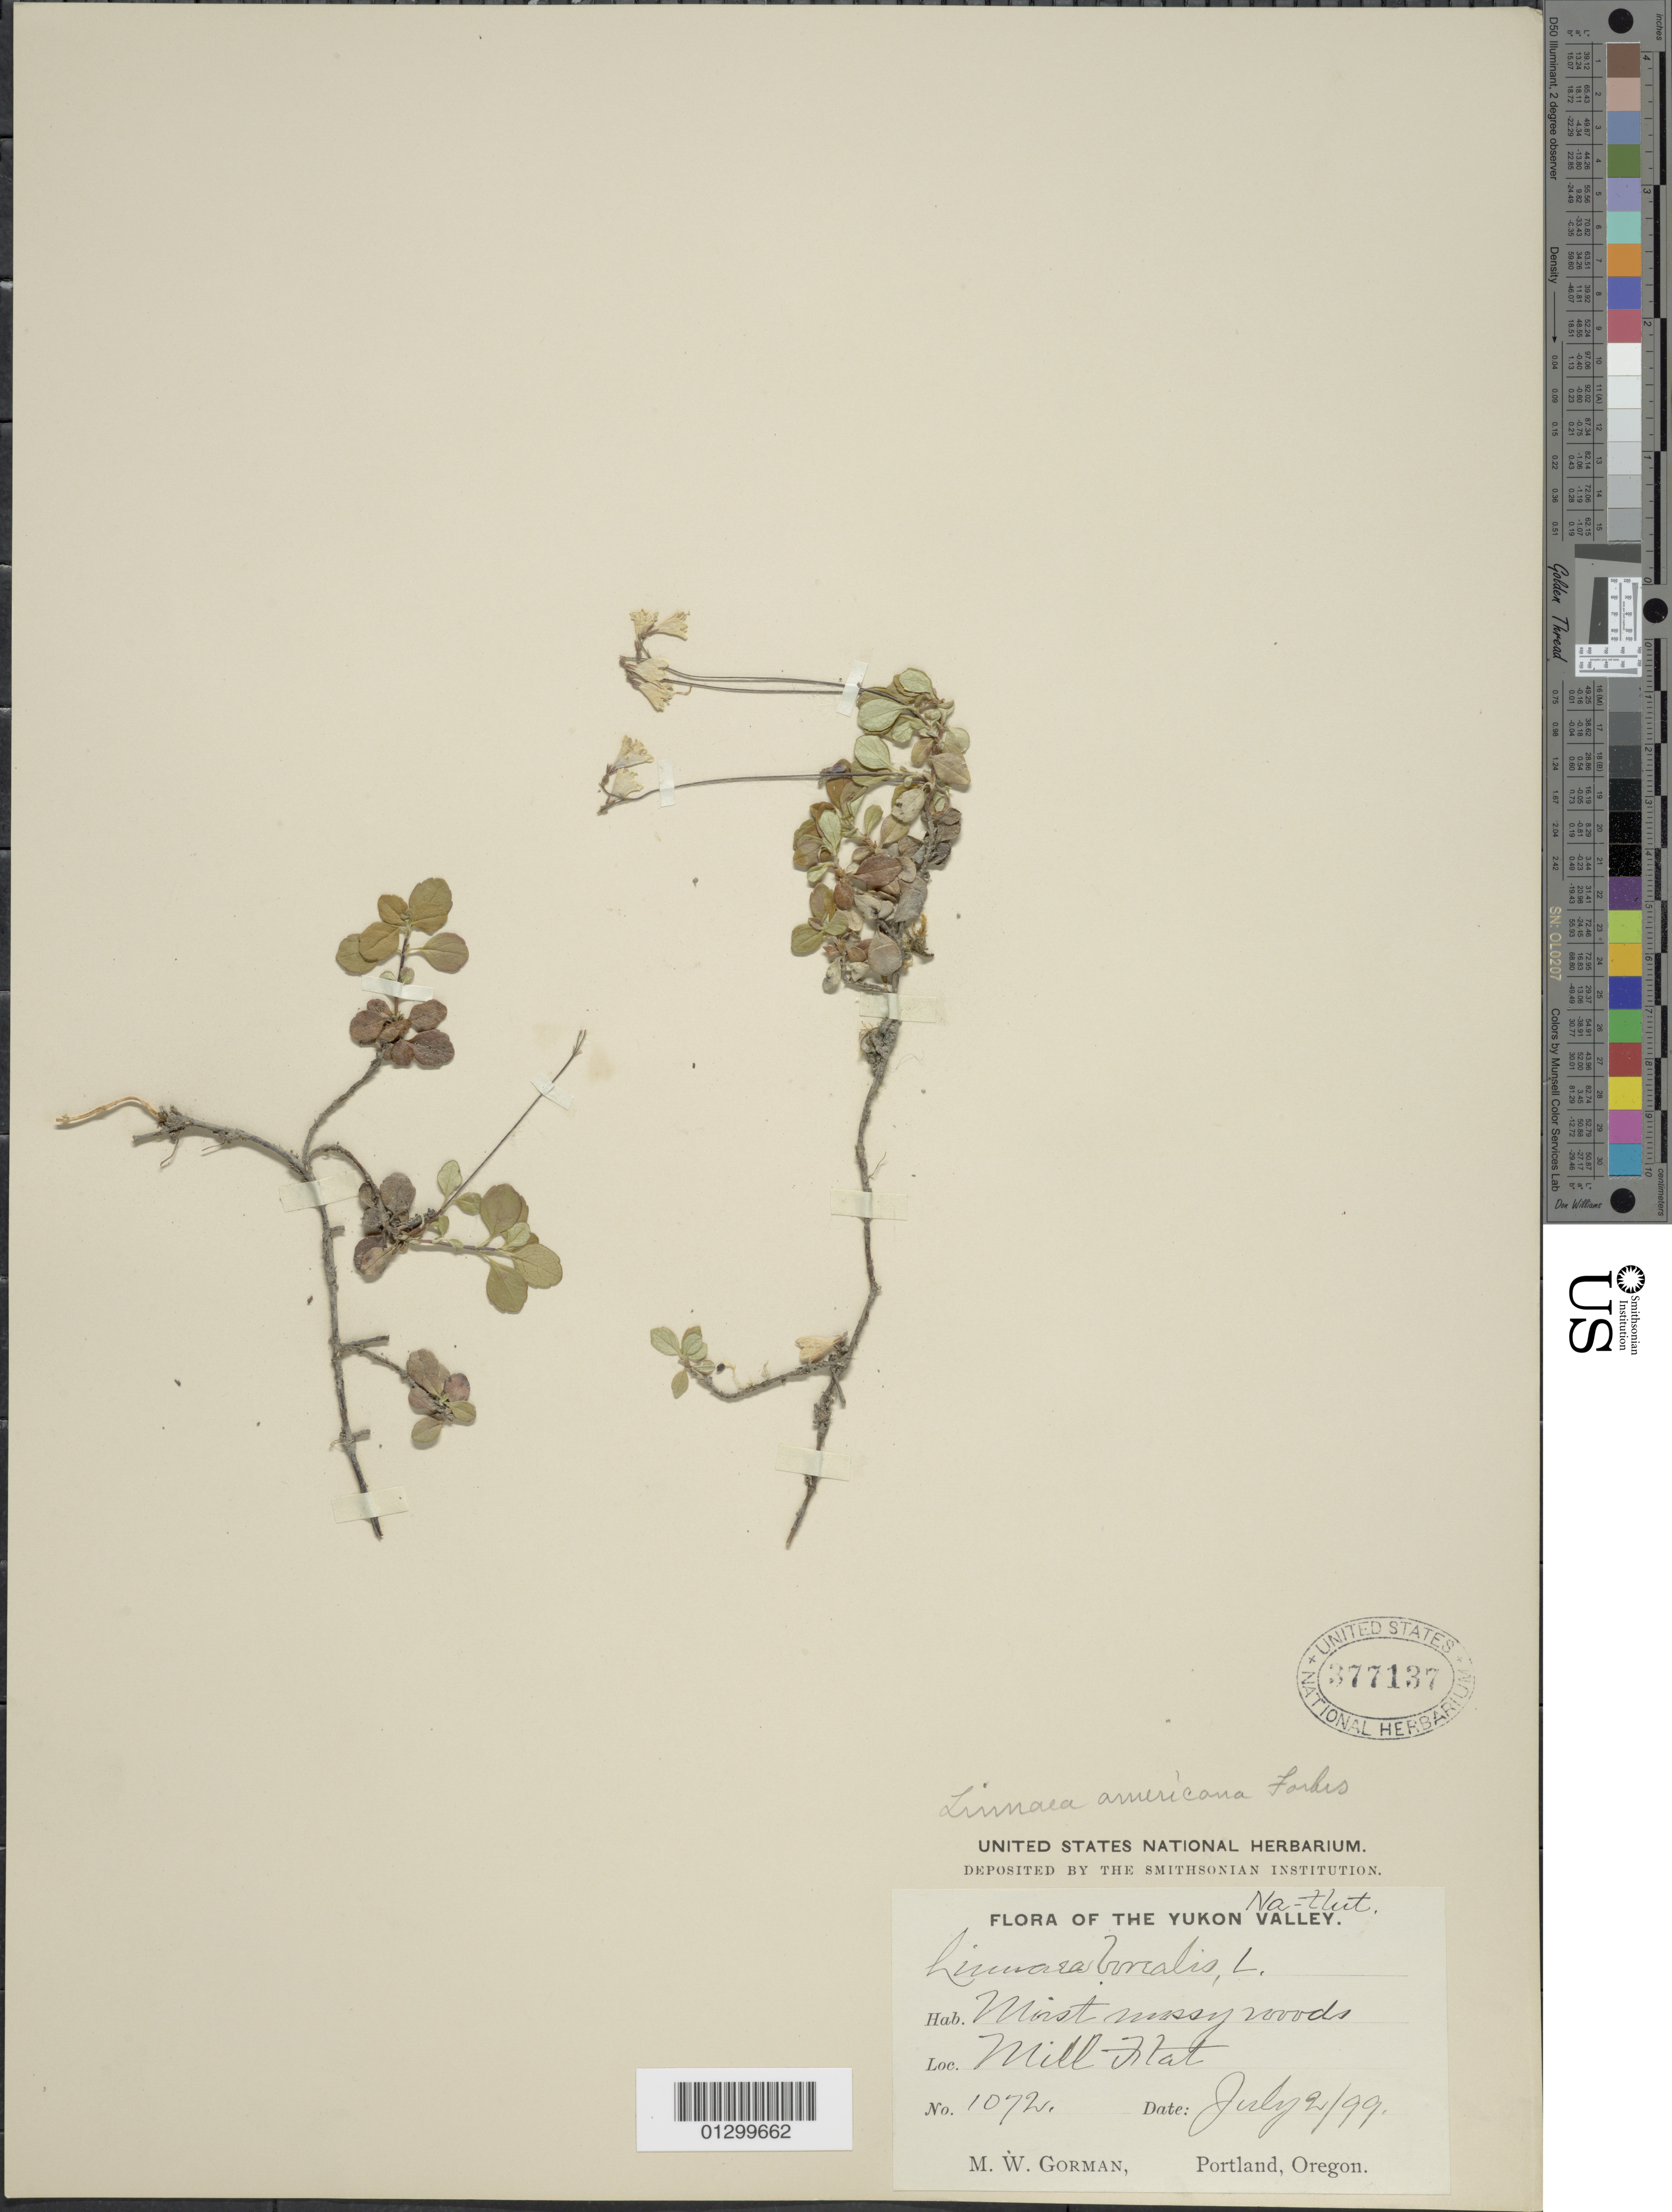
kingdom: Plantae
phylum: Tracheophyta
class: Magnoliopsida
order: Dipsacales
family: Caprifoliaceae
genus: Linnaea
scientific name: Linnaea borealis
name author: L.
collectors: M. W. Gorman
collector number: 1072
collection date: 1899-07-02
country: Canada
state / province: British Columbia / Yukon Territory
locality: Mill Flat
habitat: Moist mossy woods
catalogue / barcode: US 377137